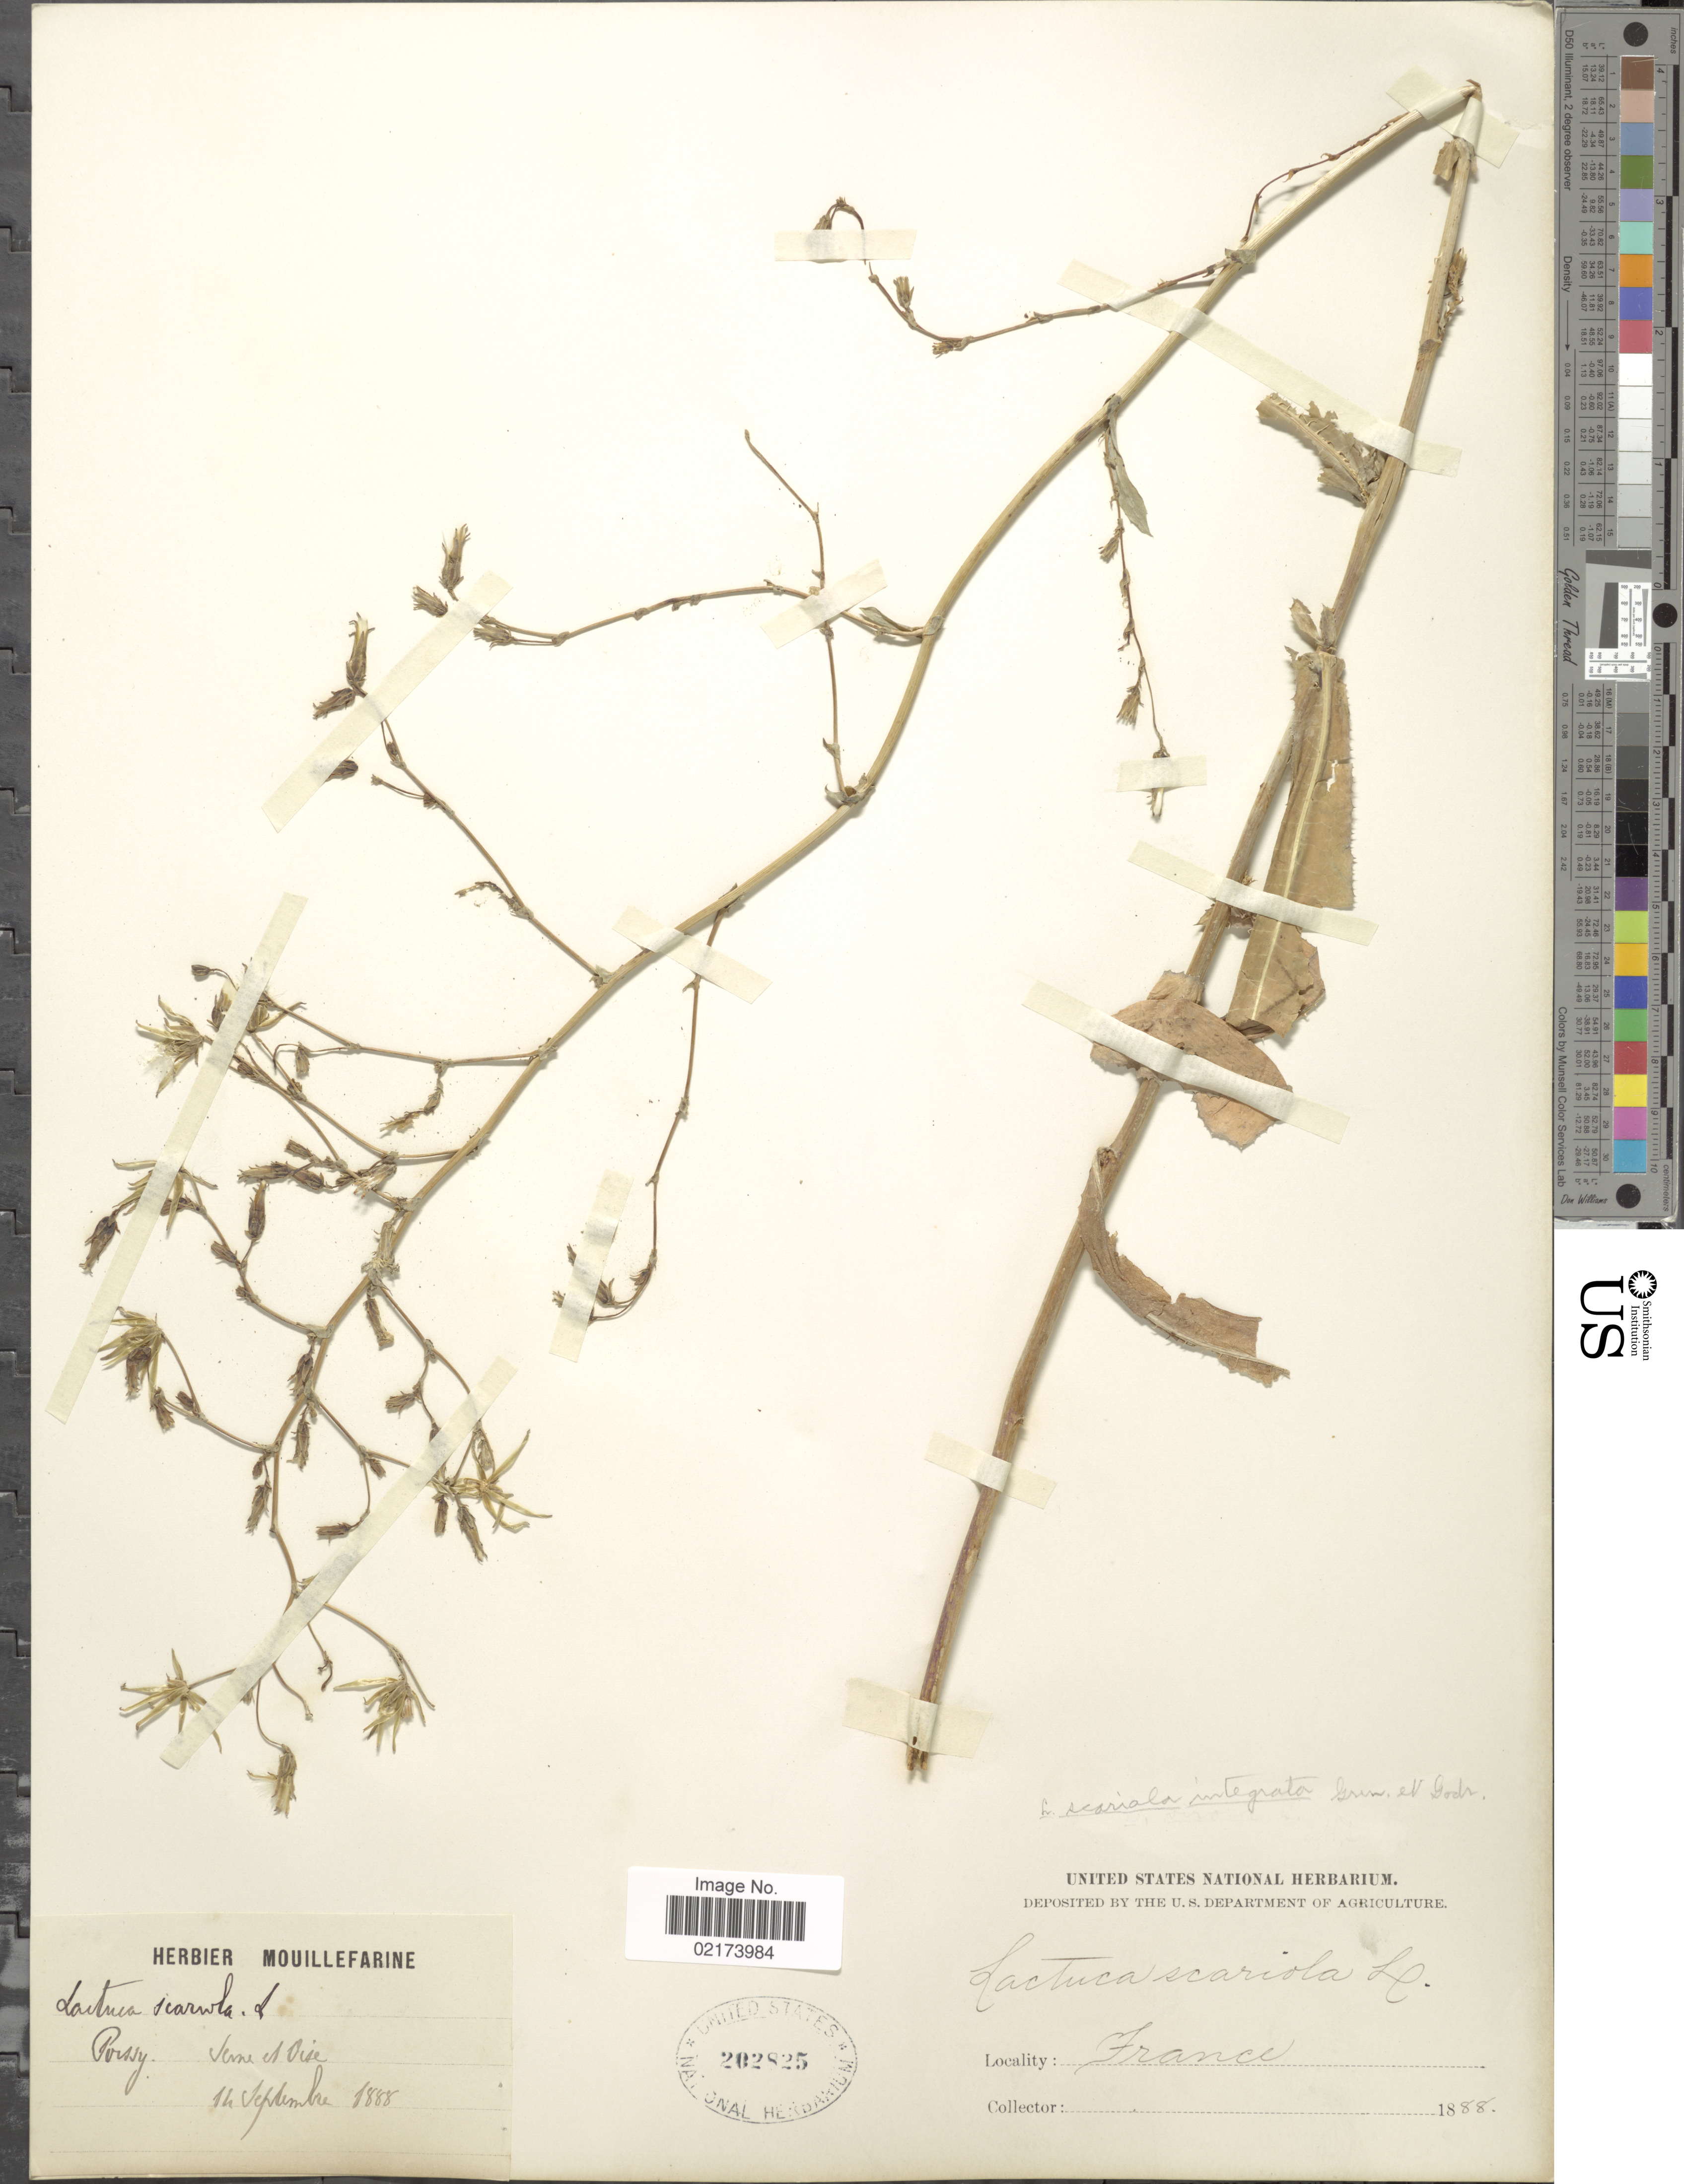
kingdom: Plantae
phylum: Tracheophyta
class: Magnoliopsida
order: Asterales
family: Asteraceae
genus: Lactuca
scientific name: Lactuca serriola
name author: L.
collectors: ex herb. Mouillefarine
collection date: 1888-09-14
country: France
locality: Poissy, Seine et Oise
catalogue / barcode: US 202825